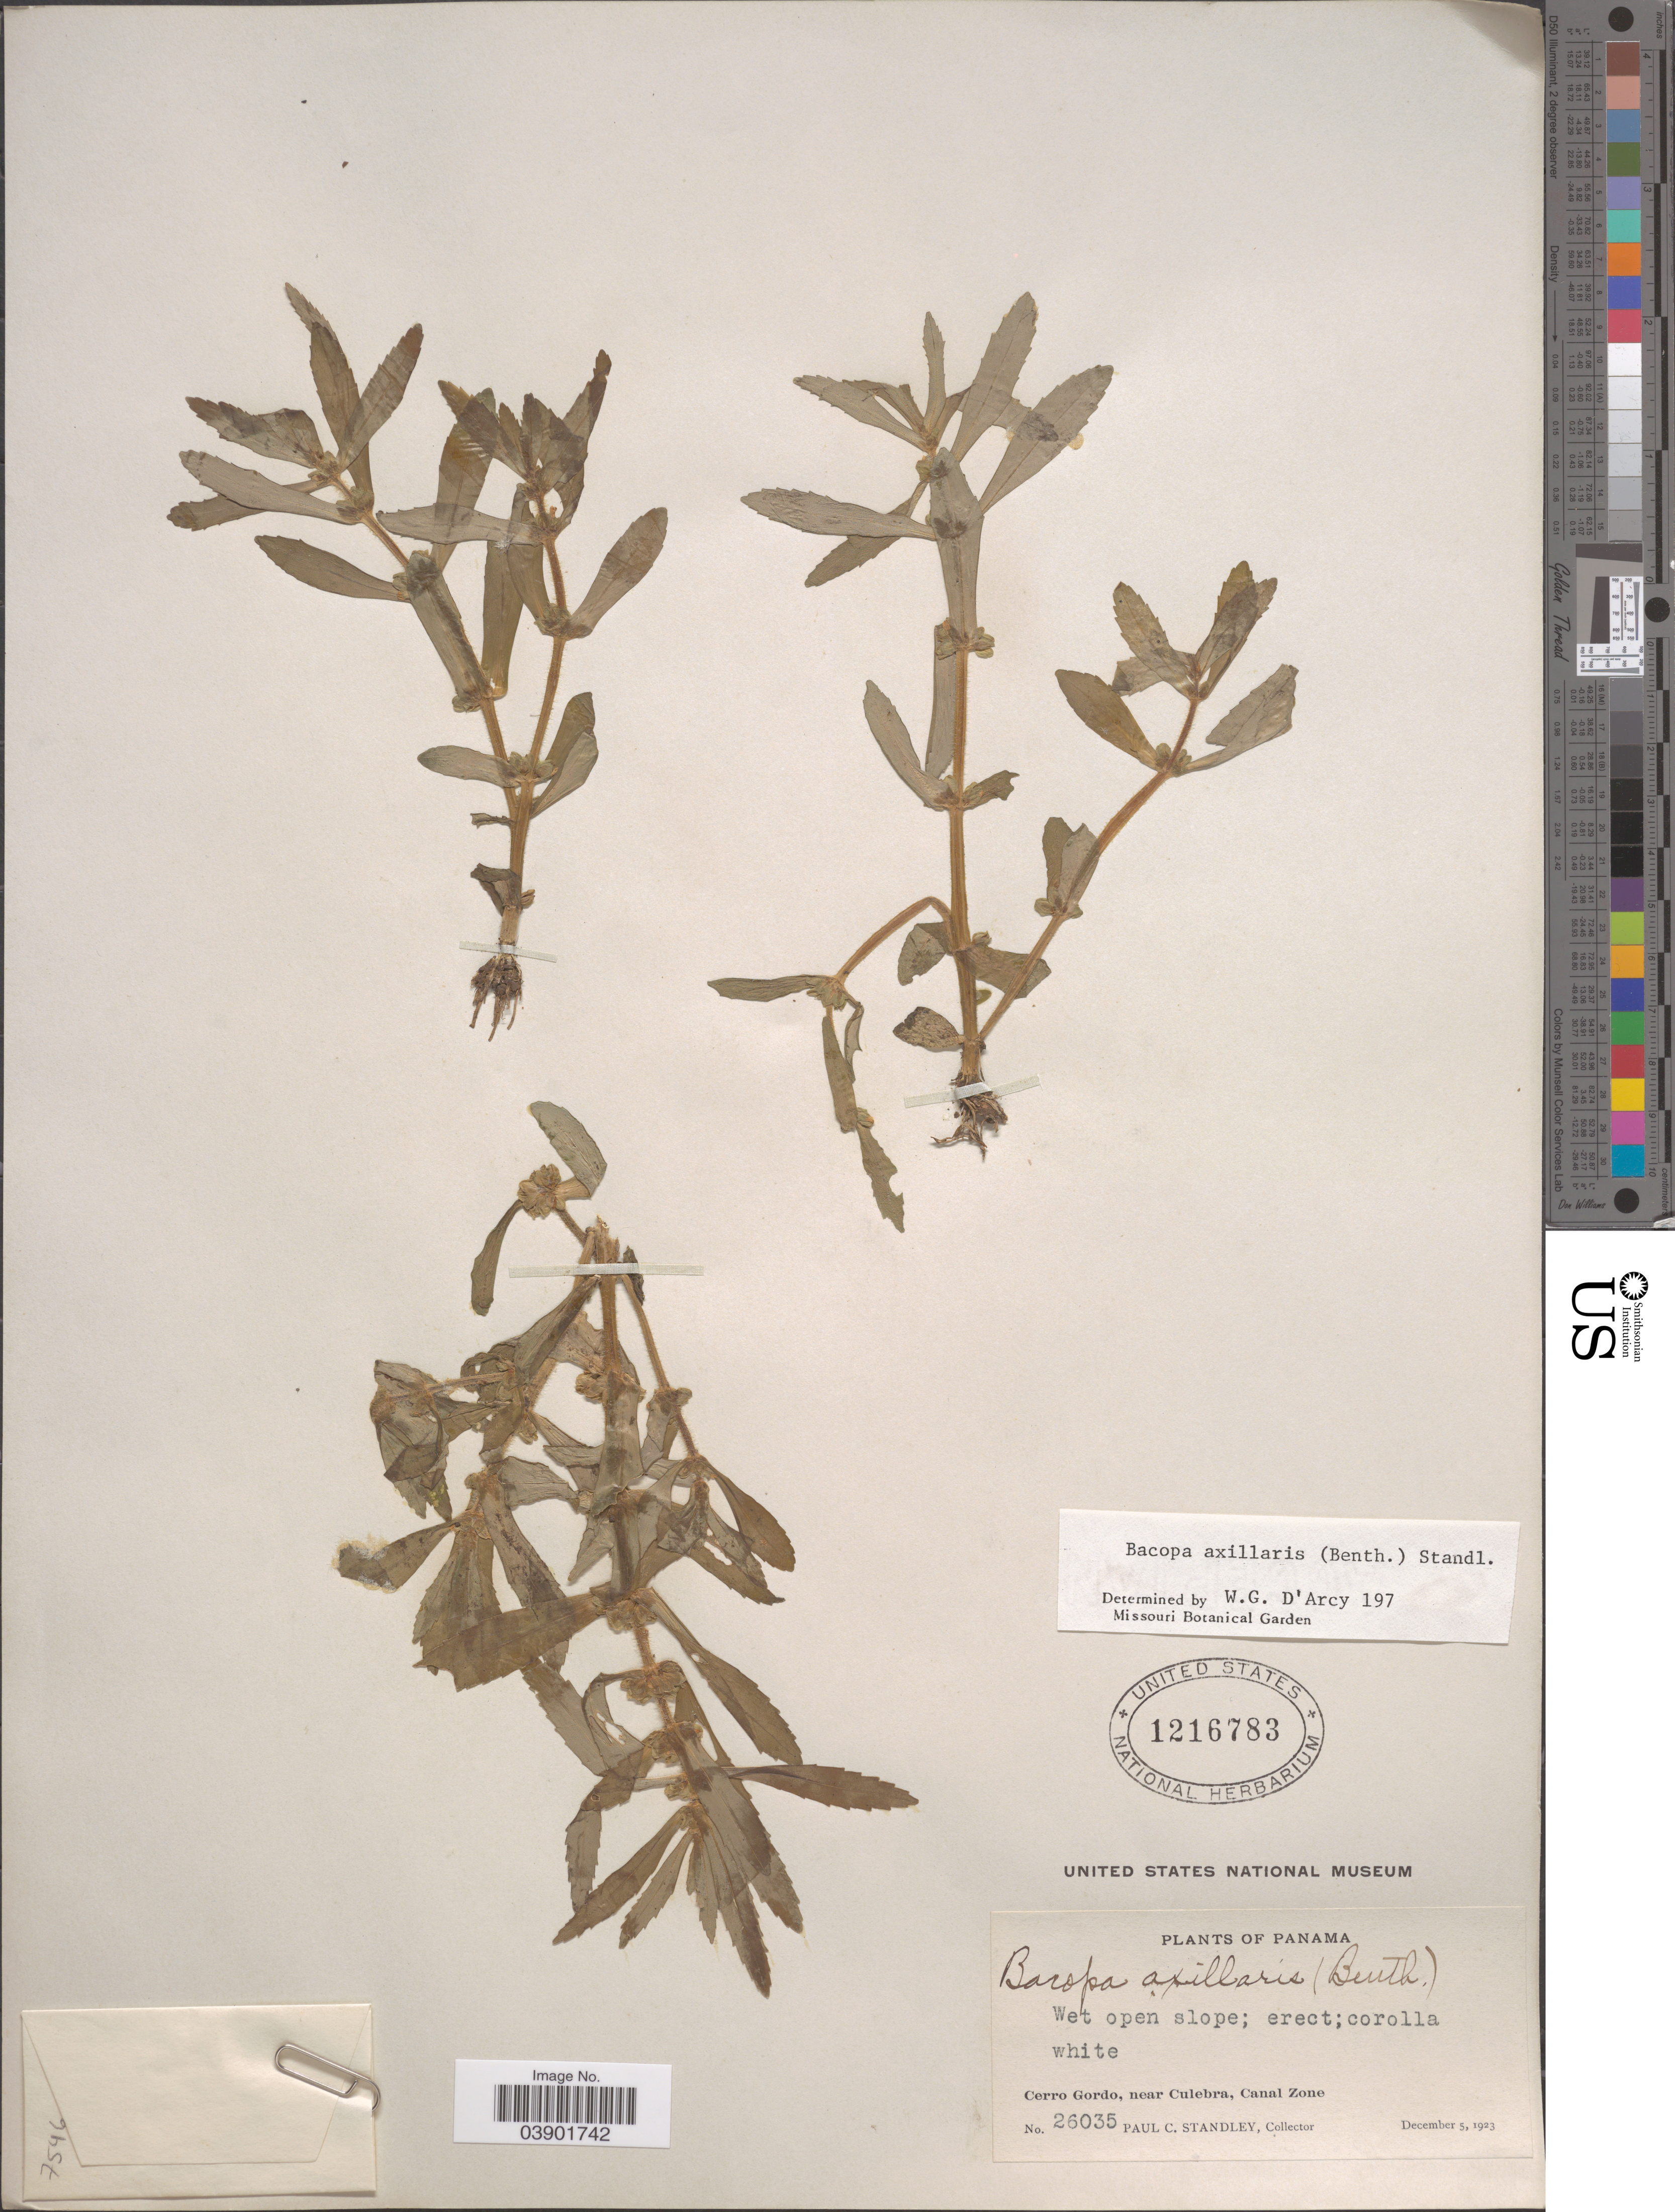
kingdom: Plantae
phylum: Tracheophyta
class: Magnoliopsida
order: Lamiales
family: Plantaginaceae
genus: Bacopa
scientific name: Bacopa axillaris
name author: (Benth.) Standl.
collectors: P. C. Standley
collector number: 26035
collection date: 1923-12-05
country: Panama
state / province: Colón / Panamá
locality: Cerro Gordo, near Culebra, Canal Zone.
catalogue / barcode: US 1216783